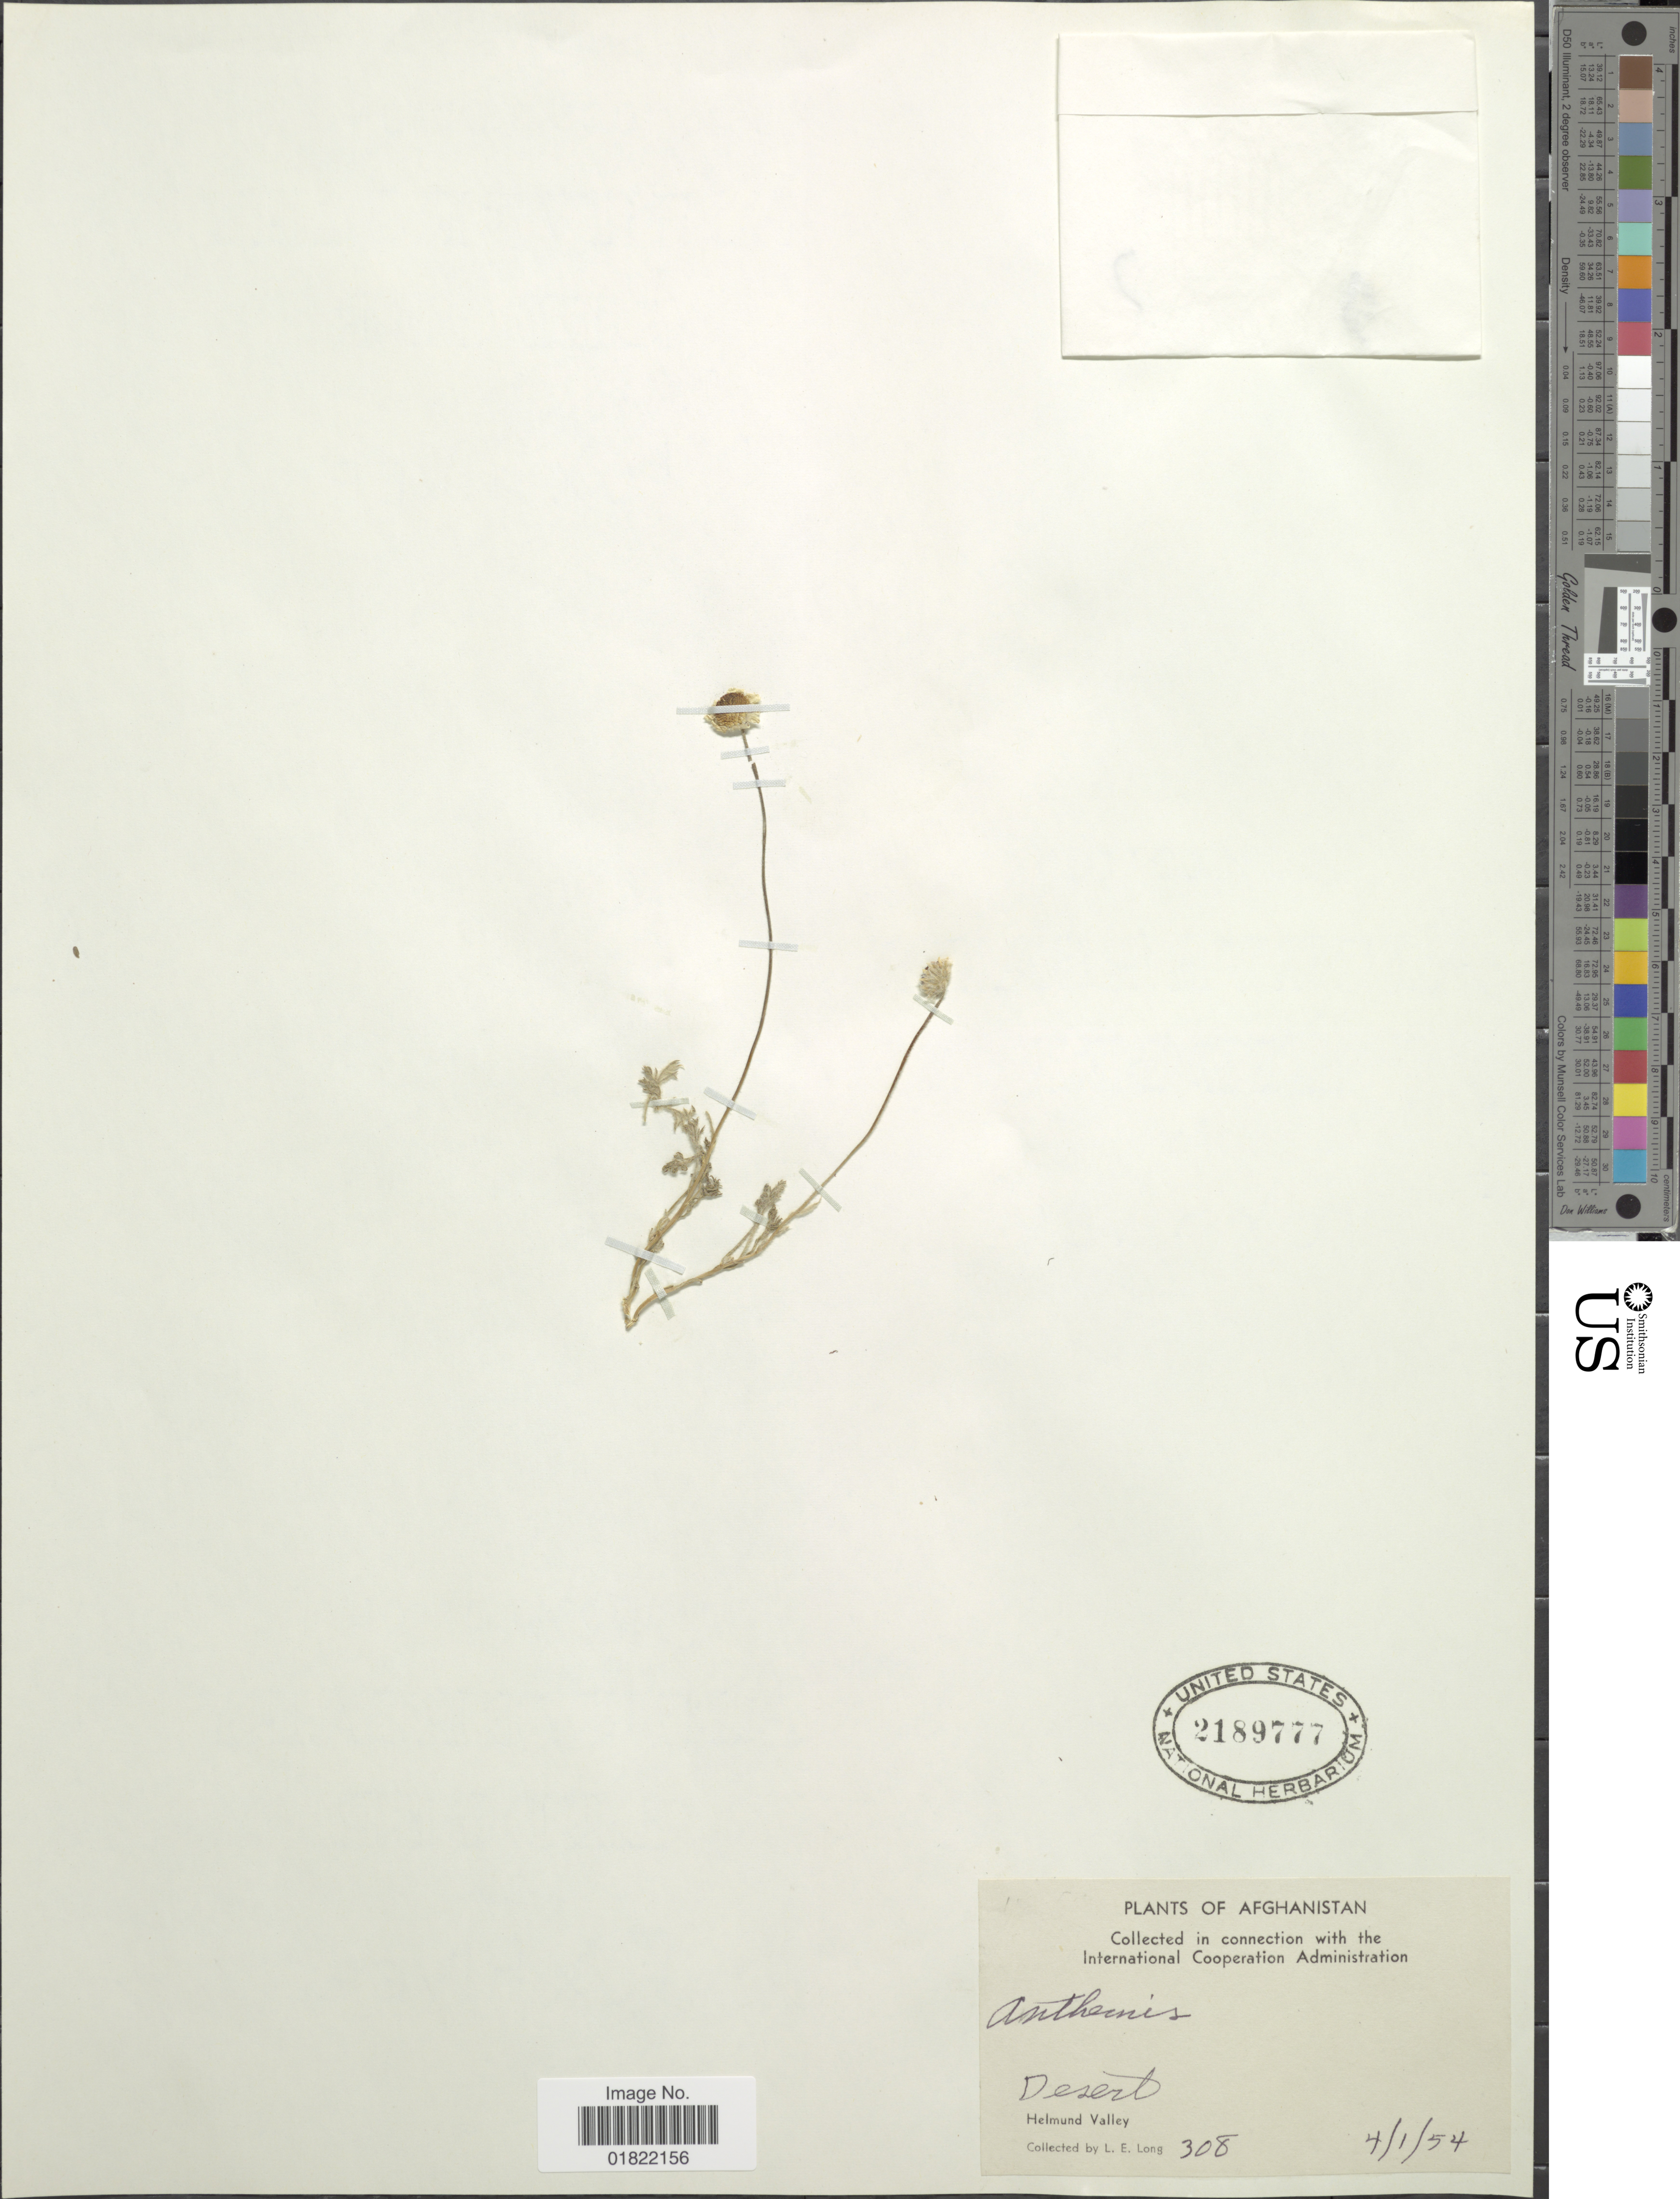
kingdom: Plantae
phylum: Tracheophyta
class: Magnoliopsida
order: Asterales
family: Asteraceae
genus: Anthemis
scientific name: Anthemis sp.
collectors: L. E. Long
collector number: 308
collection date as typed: Transcribed d/m/y: 4/4/54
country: Afghanistan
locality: Desert, Helmund Valley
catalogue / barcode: US 2189777